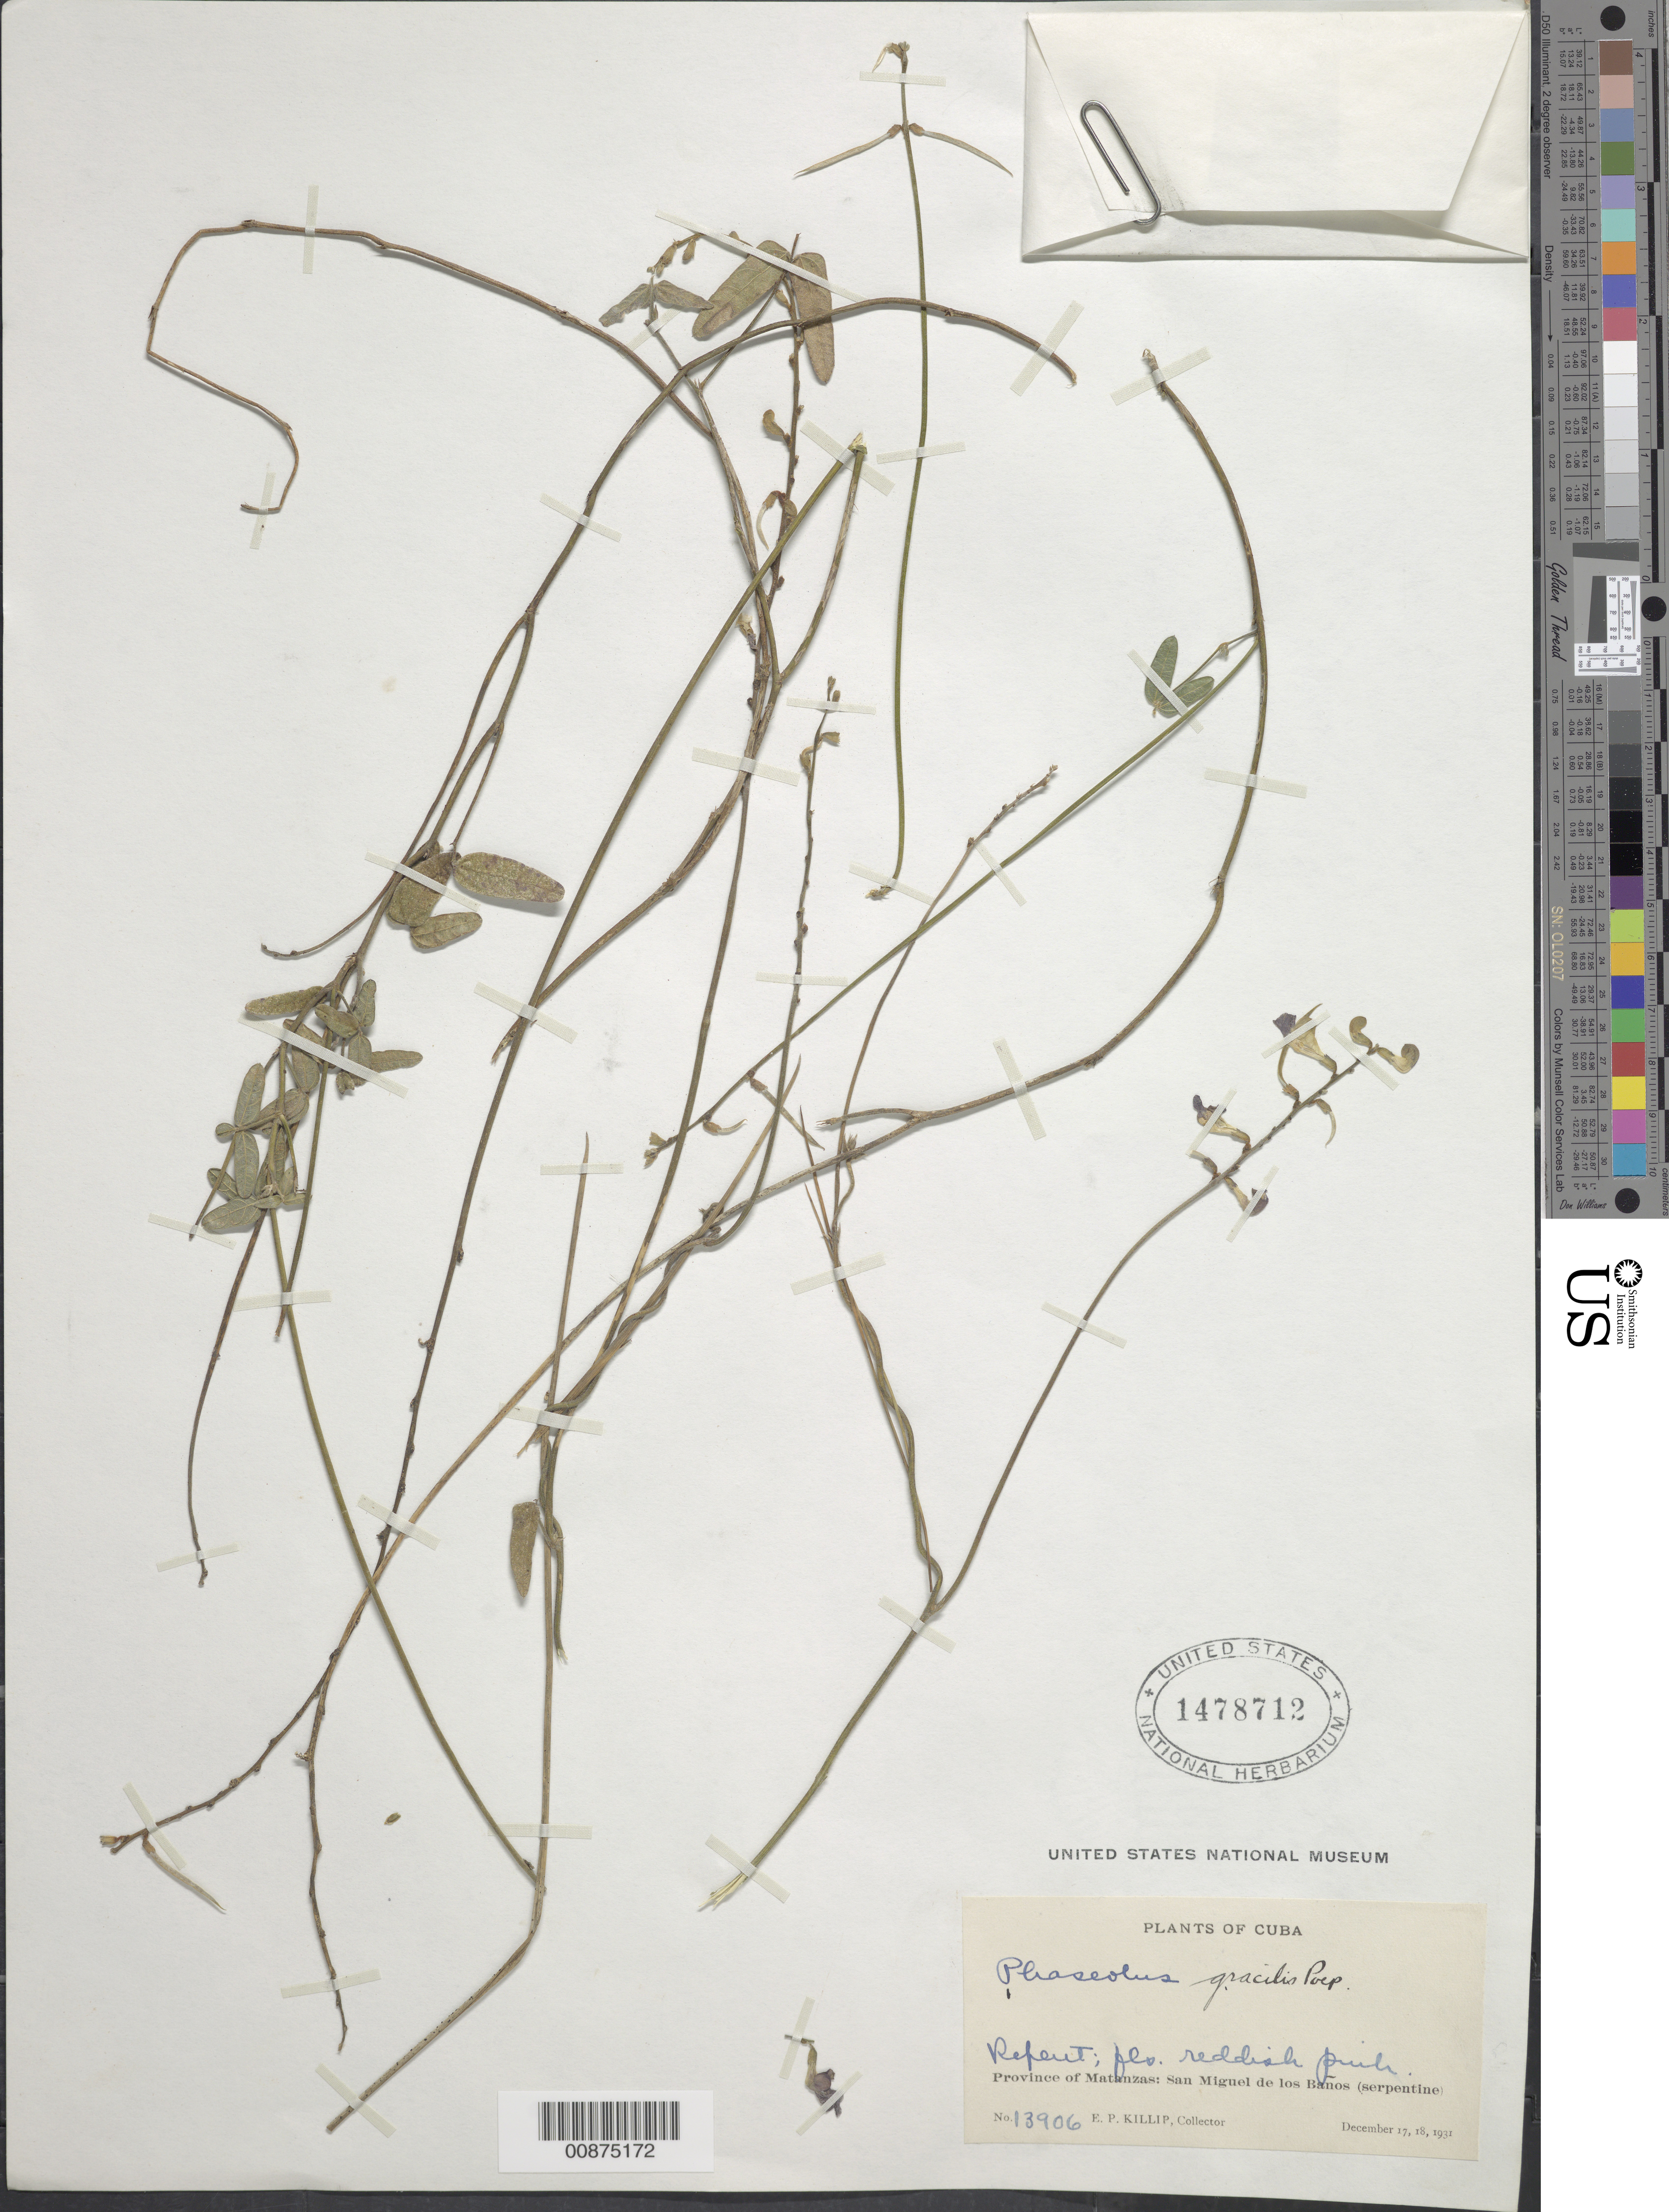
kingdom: Plantae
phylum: Tracheophyta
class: Magnoliopsida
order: Fabales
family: Fabaceae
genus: Macroptilium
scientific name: Macroptilium gracile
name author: (Poepp. ex Benth.) Urb.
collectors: E. P. Killip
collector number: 13906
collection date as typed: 17 Dec 1931 to 18 Dec 1931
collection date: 1931-12-17/1931-12-18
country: Cuba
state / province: Matanzas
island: Cuba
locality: San Miguel de los Baños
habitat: Serpentine.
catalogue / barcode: US 1478712